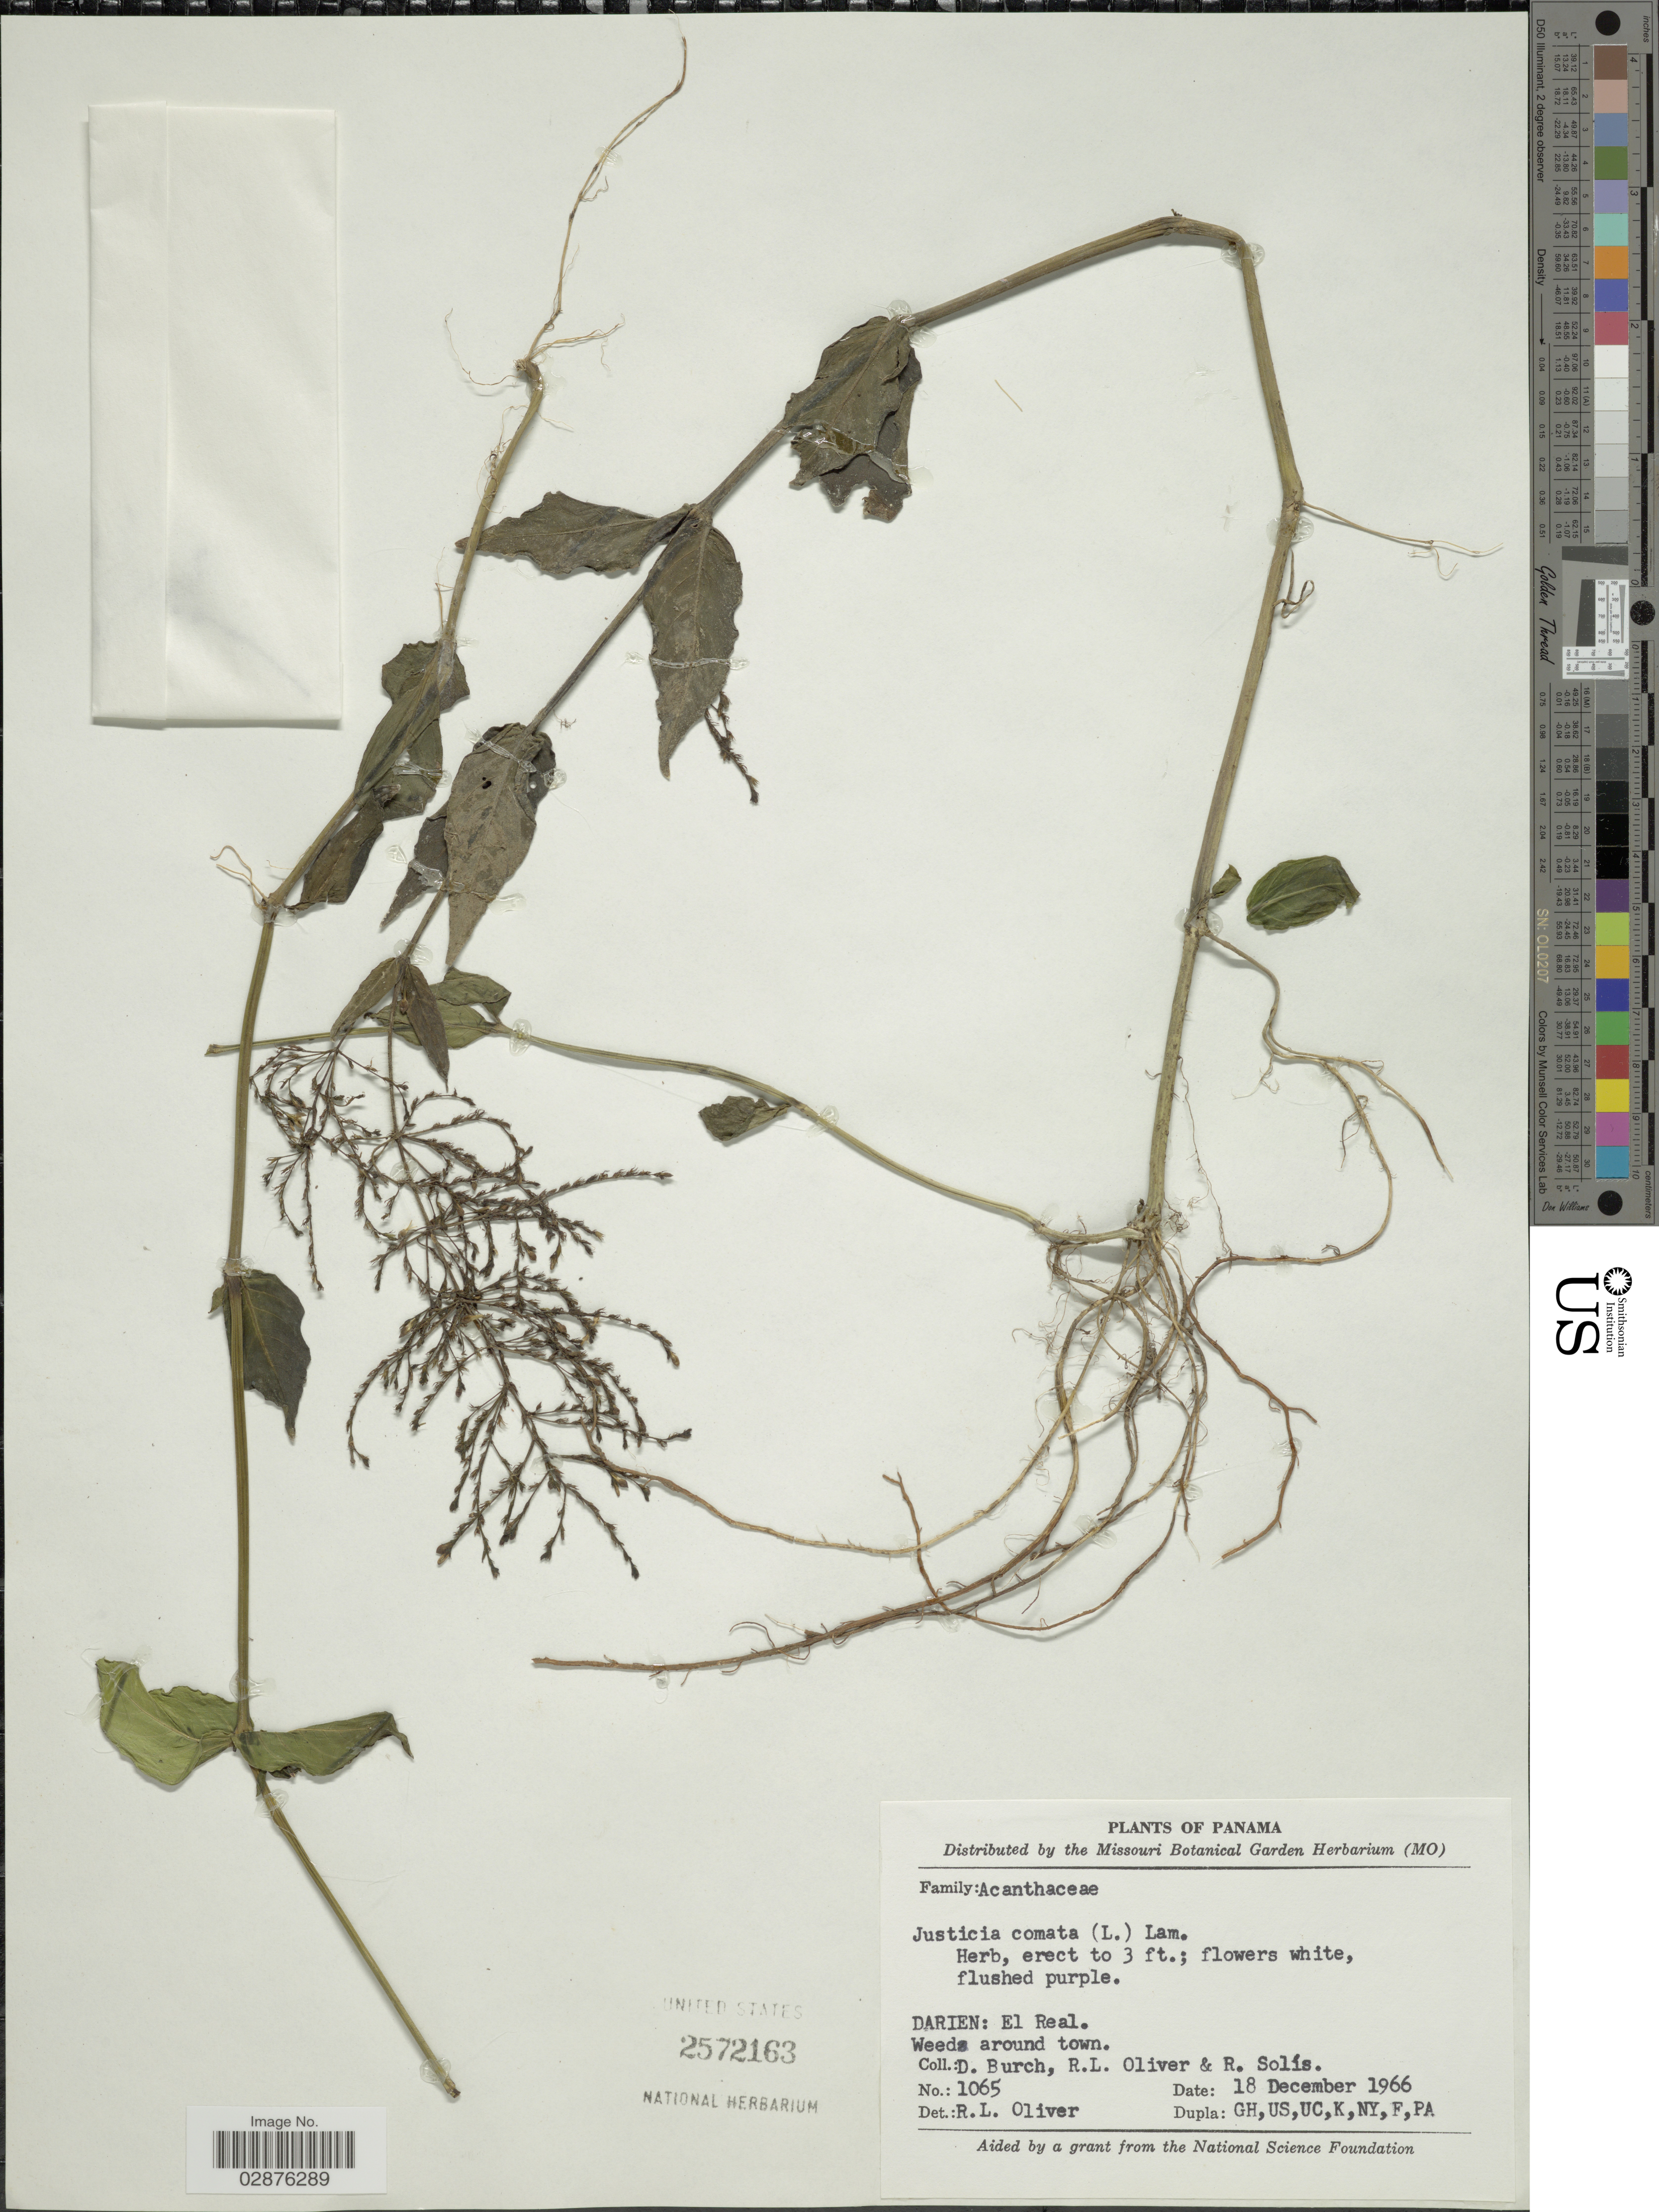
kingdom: Plantae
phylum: Tracheophyta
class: Magnoliopsida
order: Lamiales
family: Acanthaceae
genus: Justicia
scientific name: Justicia comata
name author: (L.) Lam.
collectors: D. Burch, R. Oliver & R. Solis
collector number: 1065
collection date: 1966-12-18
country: Panama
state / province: Darién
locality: El Real.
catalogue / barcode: US 2572163